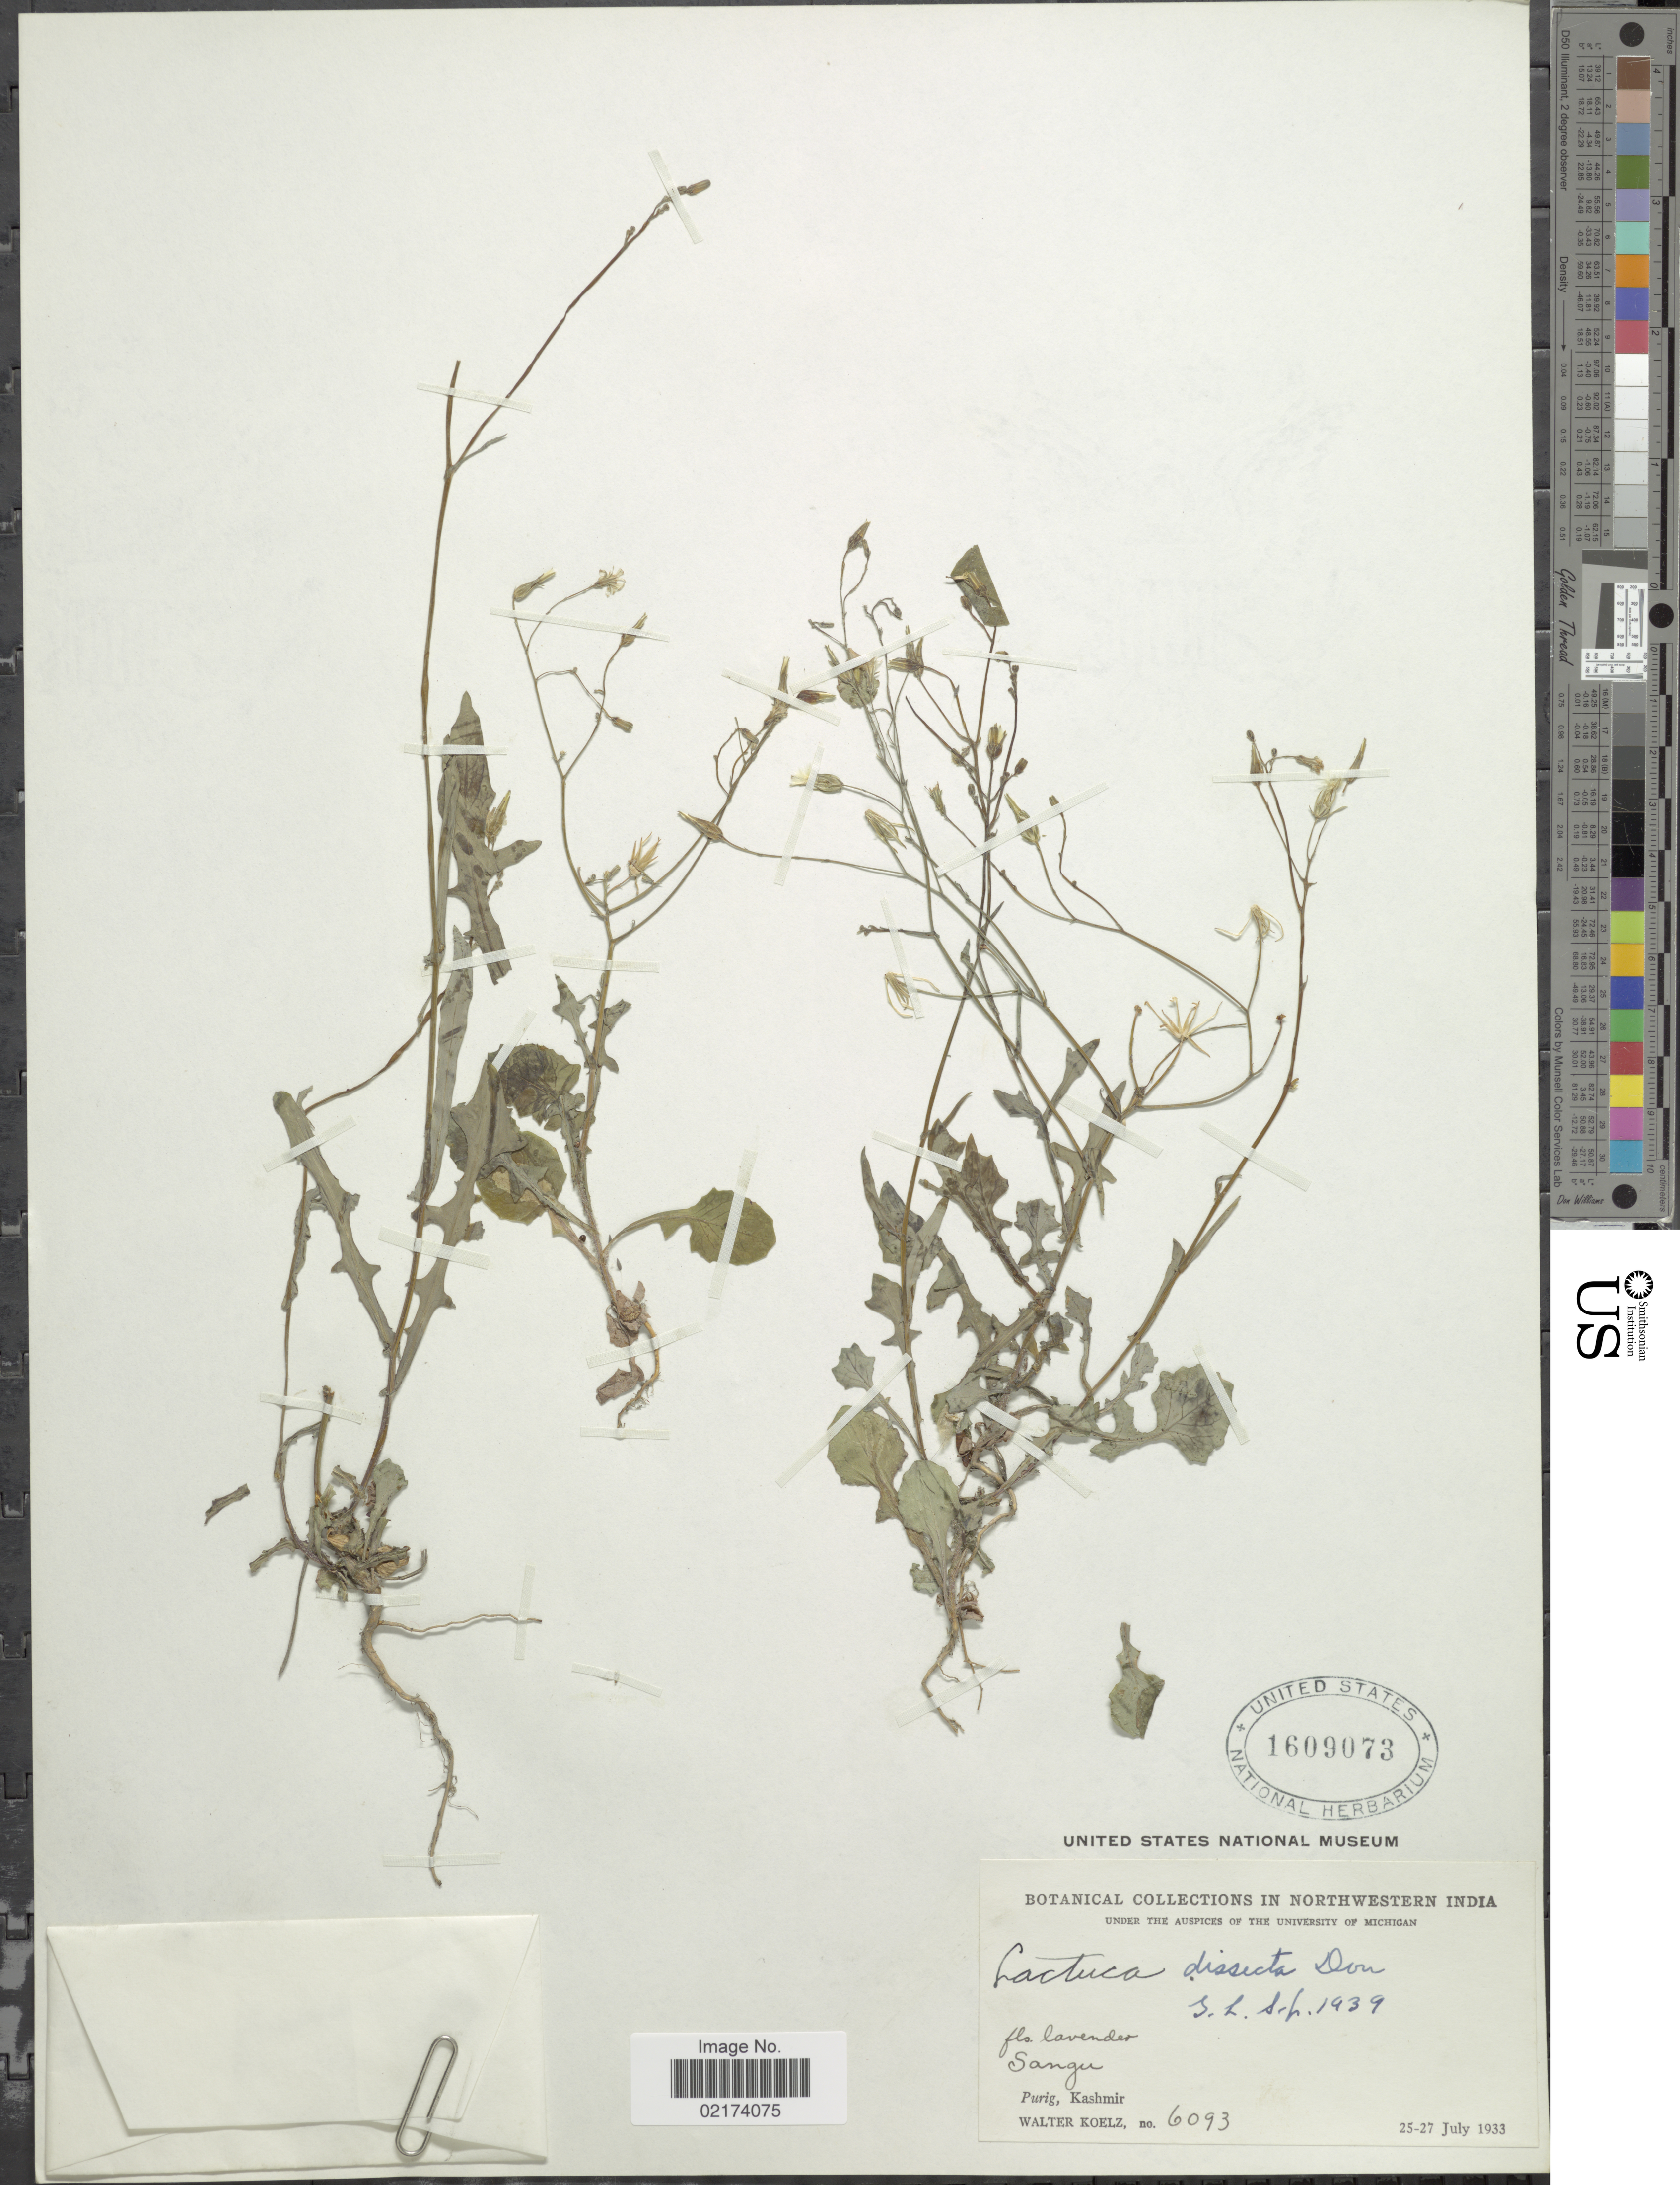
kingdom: Plantae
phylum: Tracheophyta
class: Magnoliopsida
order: Asterales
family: Asteraceae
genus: Lactuca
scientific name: Lactuca dissecta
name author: D. Don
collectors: W. N. Koelz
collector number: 6093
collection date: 1933-07-25/1933-07-27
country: India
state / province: Jammu and Kashmir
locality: Northwestern India, Sangu, Purig, Kashmir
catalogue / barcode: US 1609073